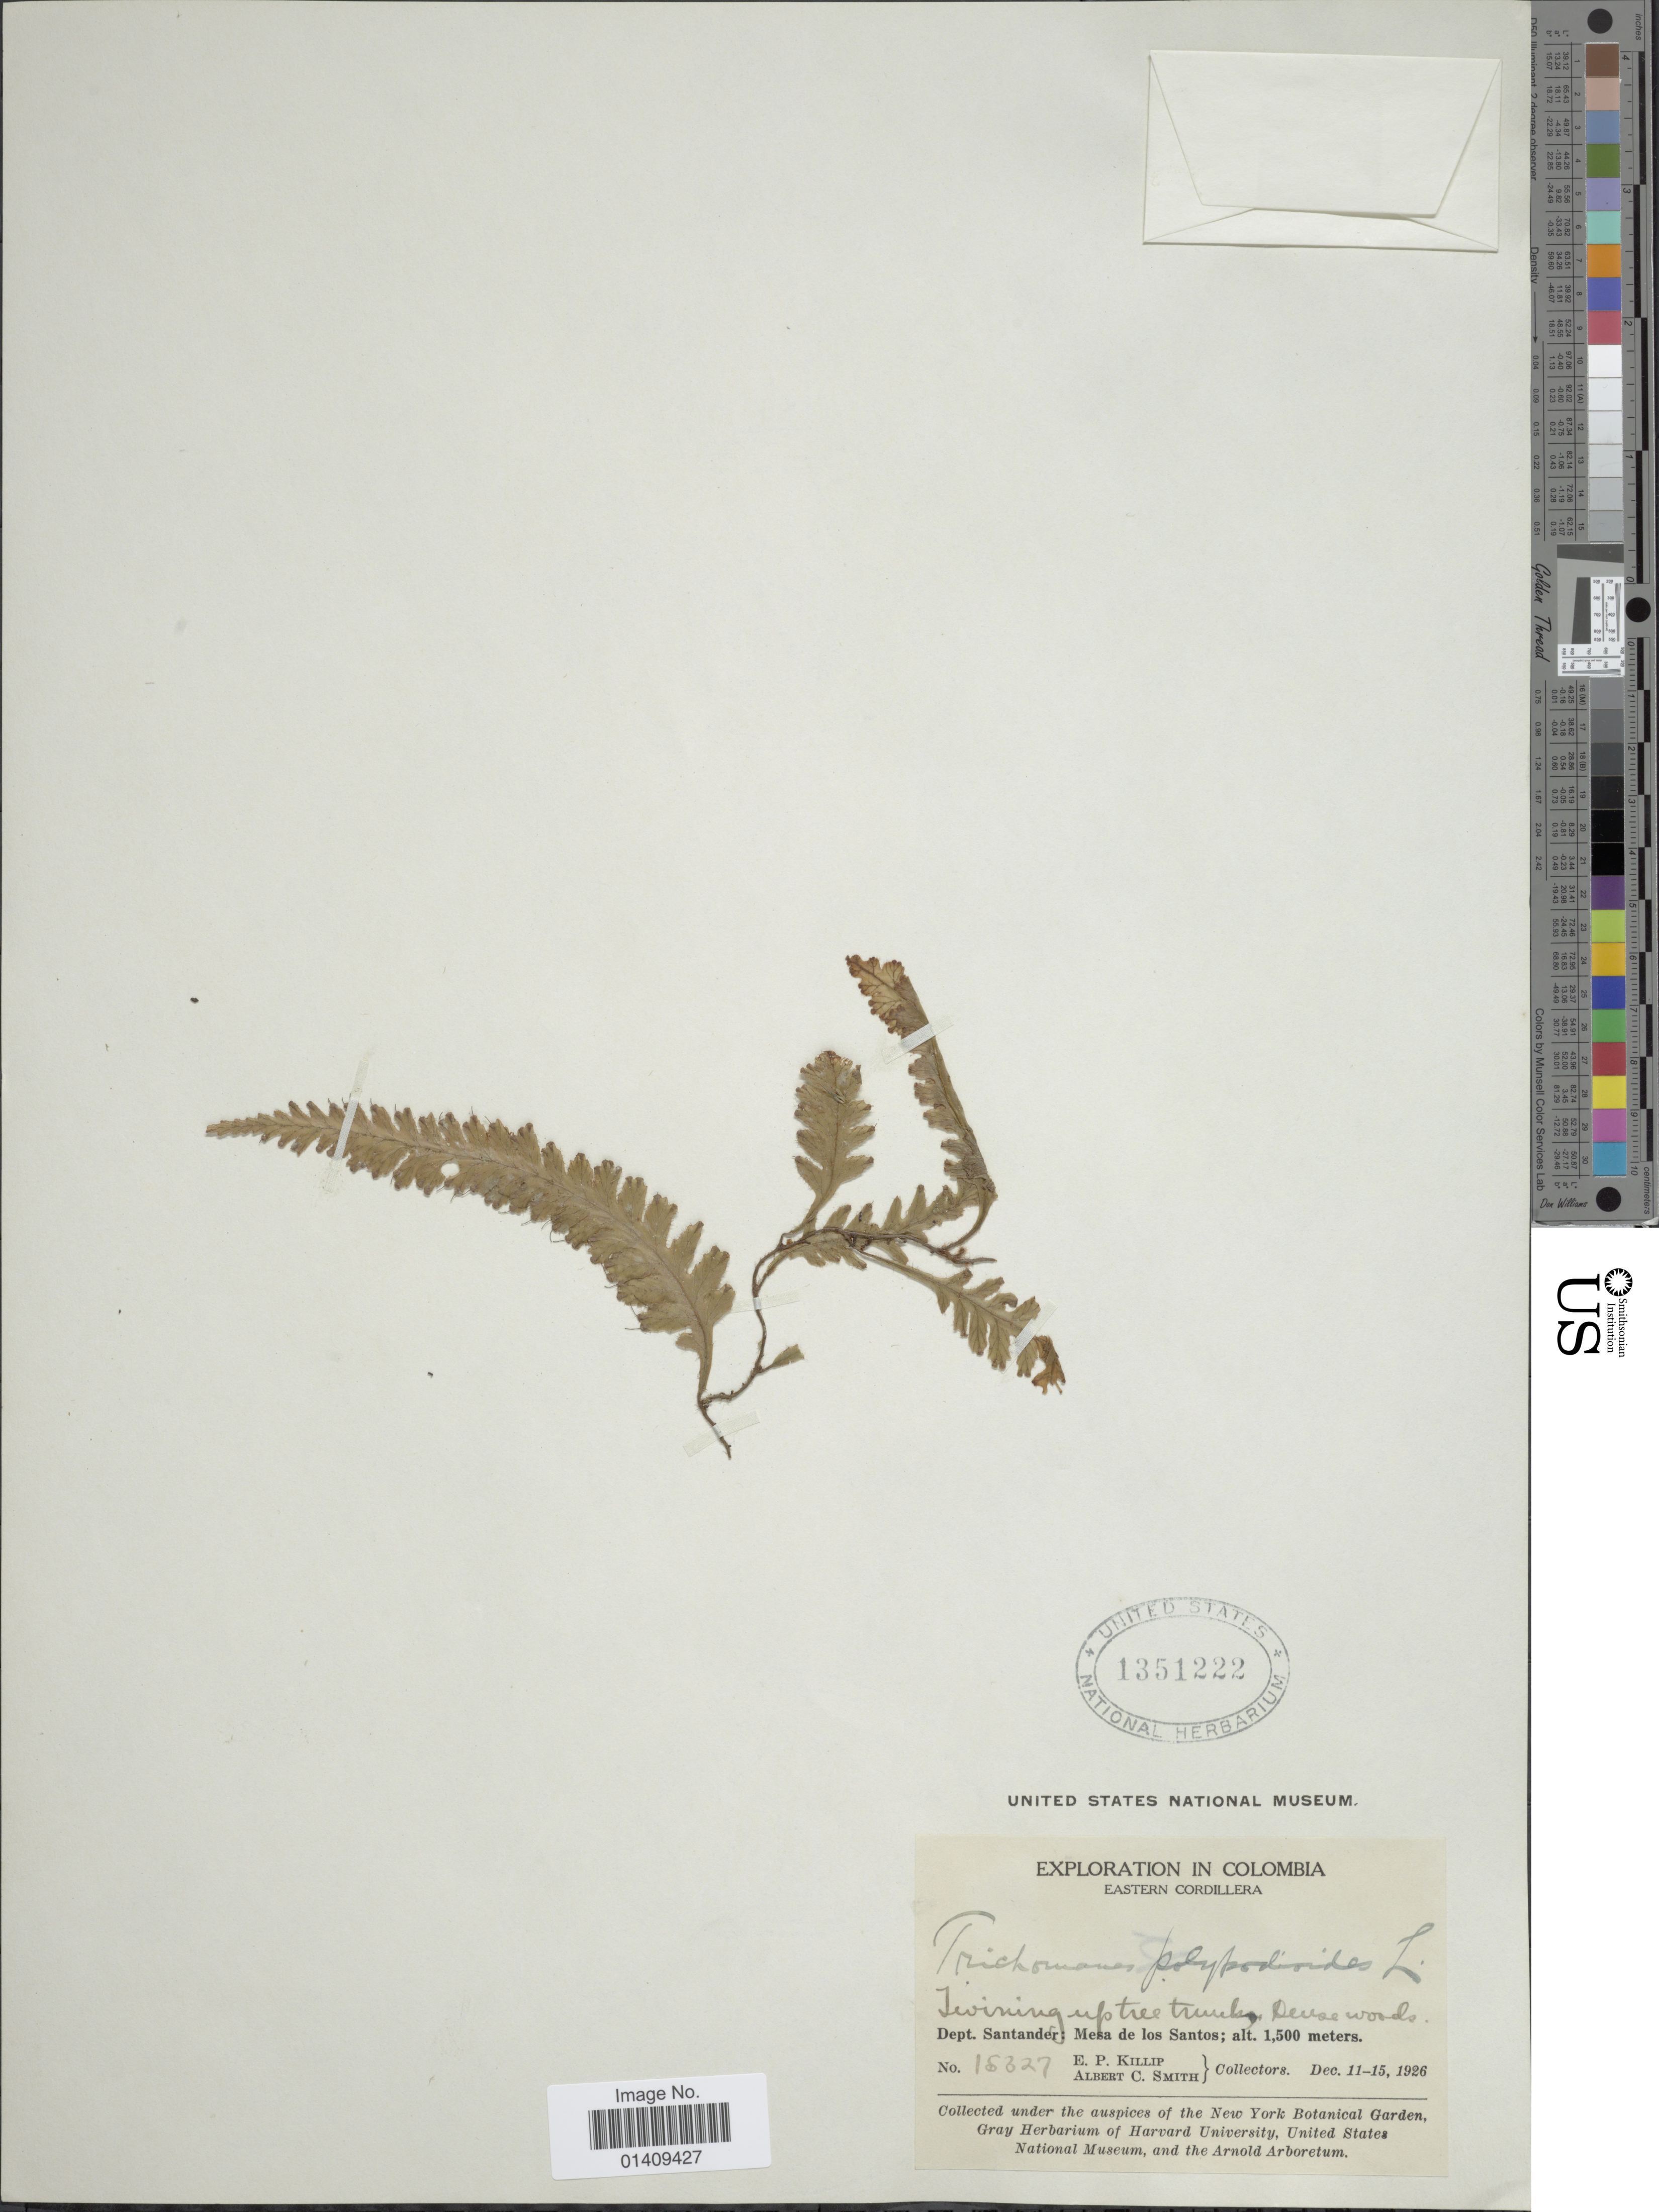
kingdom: Plantae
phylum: Tracheophyta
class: Polypodiopsida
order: Hymenophyllales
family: Hymenophyllaceae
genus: Trichomanes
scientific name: Trichomanes polypodioides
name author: L.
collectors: E. P. Killip & A. C. Smith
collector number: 18327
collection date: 1926-12-11/1926-12-15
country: Colombia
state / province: Santander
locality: Eastern Cordillera dept. Santander: Mesa de los Santos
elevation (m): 1500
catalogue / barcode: US 1351222